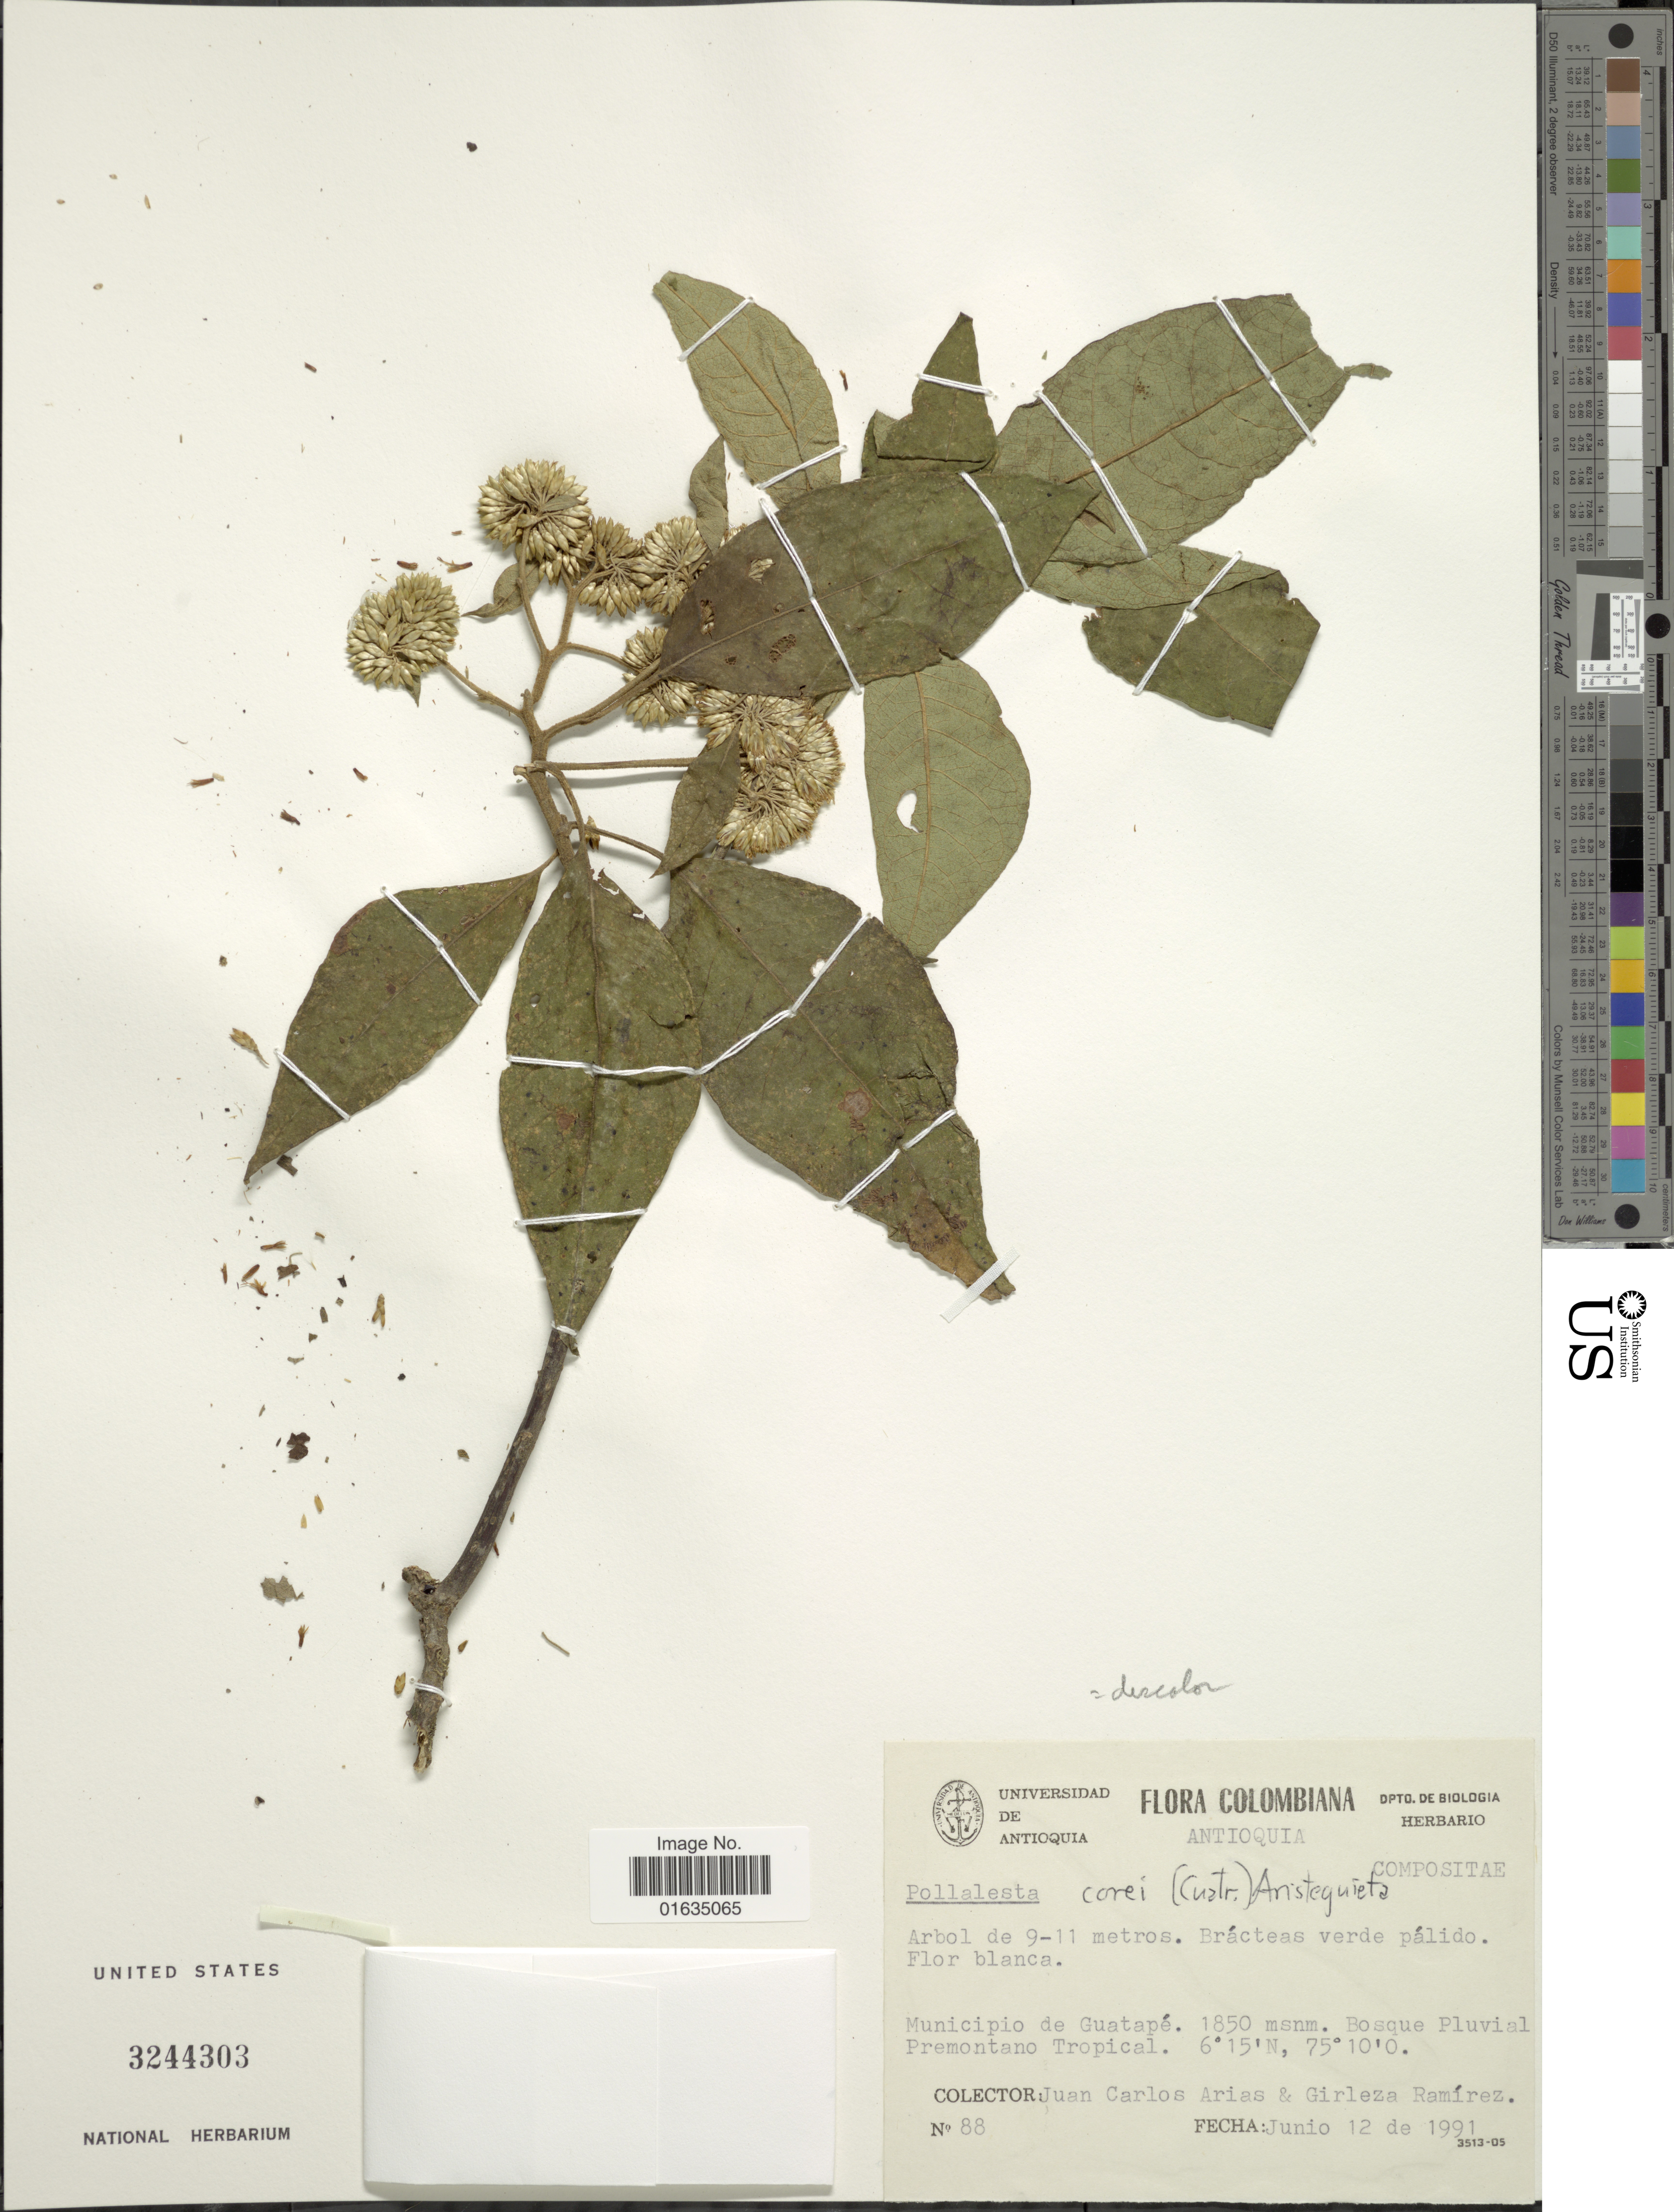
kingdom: Plantae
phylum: Tracheophyta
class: Magnoliopsida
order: Asterales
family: Asteraceae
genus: Pollalesta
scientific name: Pollalesta discolor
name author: (Kunth) Aristeg.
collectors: J. C. Arias & Ramírez, G.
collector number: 88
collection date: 1991-06-12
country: Colombia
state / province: Antioquia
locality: Colombiana, Municipio de Guatape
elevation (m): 1850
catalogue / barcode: US 3244303